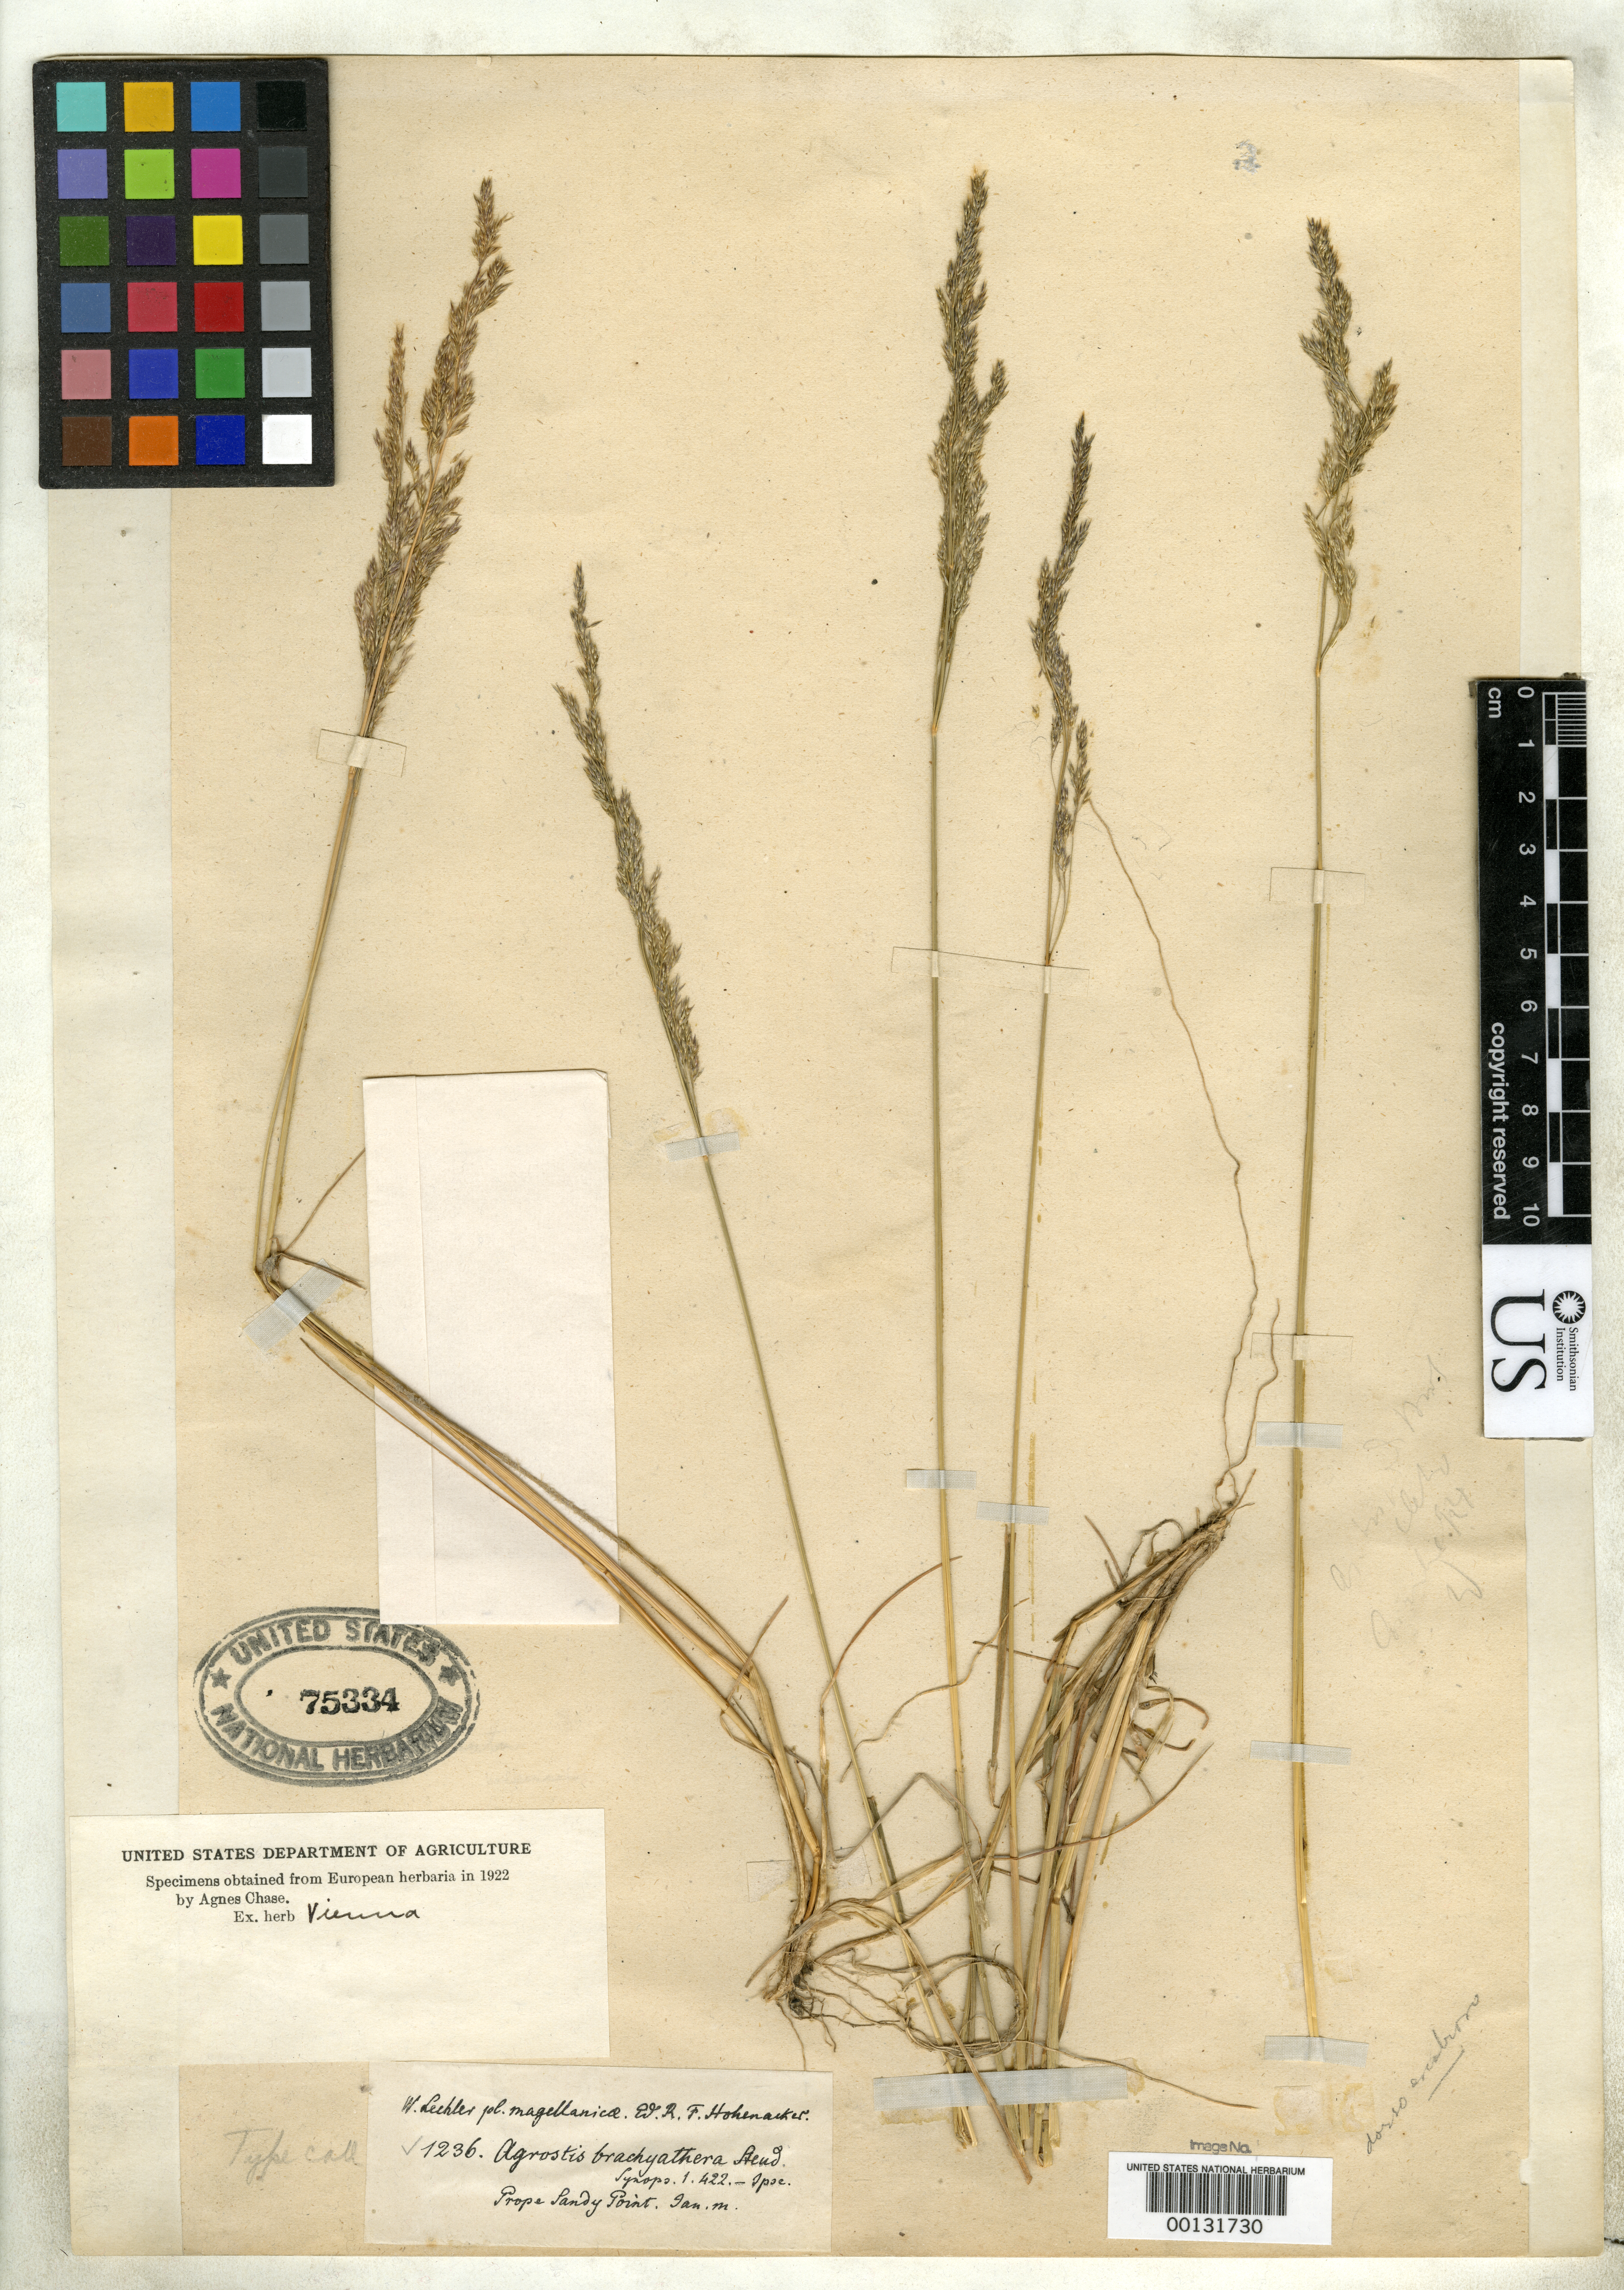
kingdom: Plantae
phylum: Tracheophyta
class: Liliopsida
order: Poales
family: Poaceae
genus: Agrostis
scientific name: Agrostis brachyathera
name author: Steud.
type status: Isotype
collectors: W. Lechler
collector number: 1236 (Hb. Lechler No.)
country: Chile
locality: Sandy Point.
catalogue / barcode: US 75334